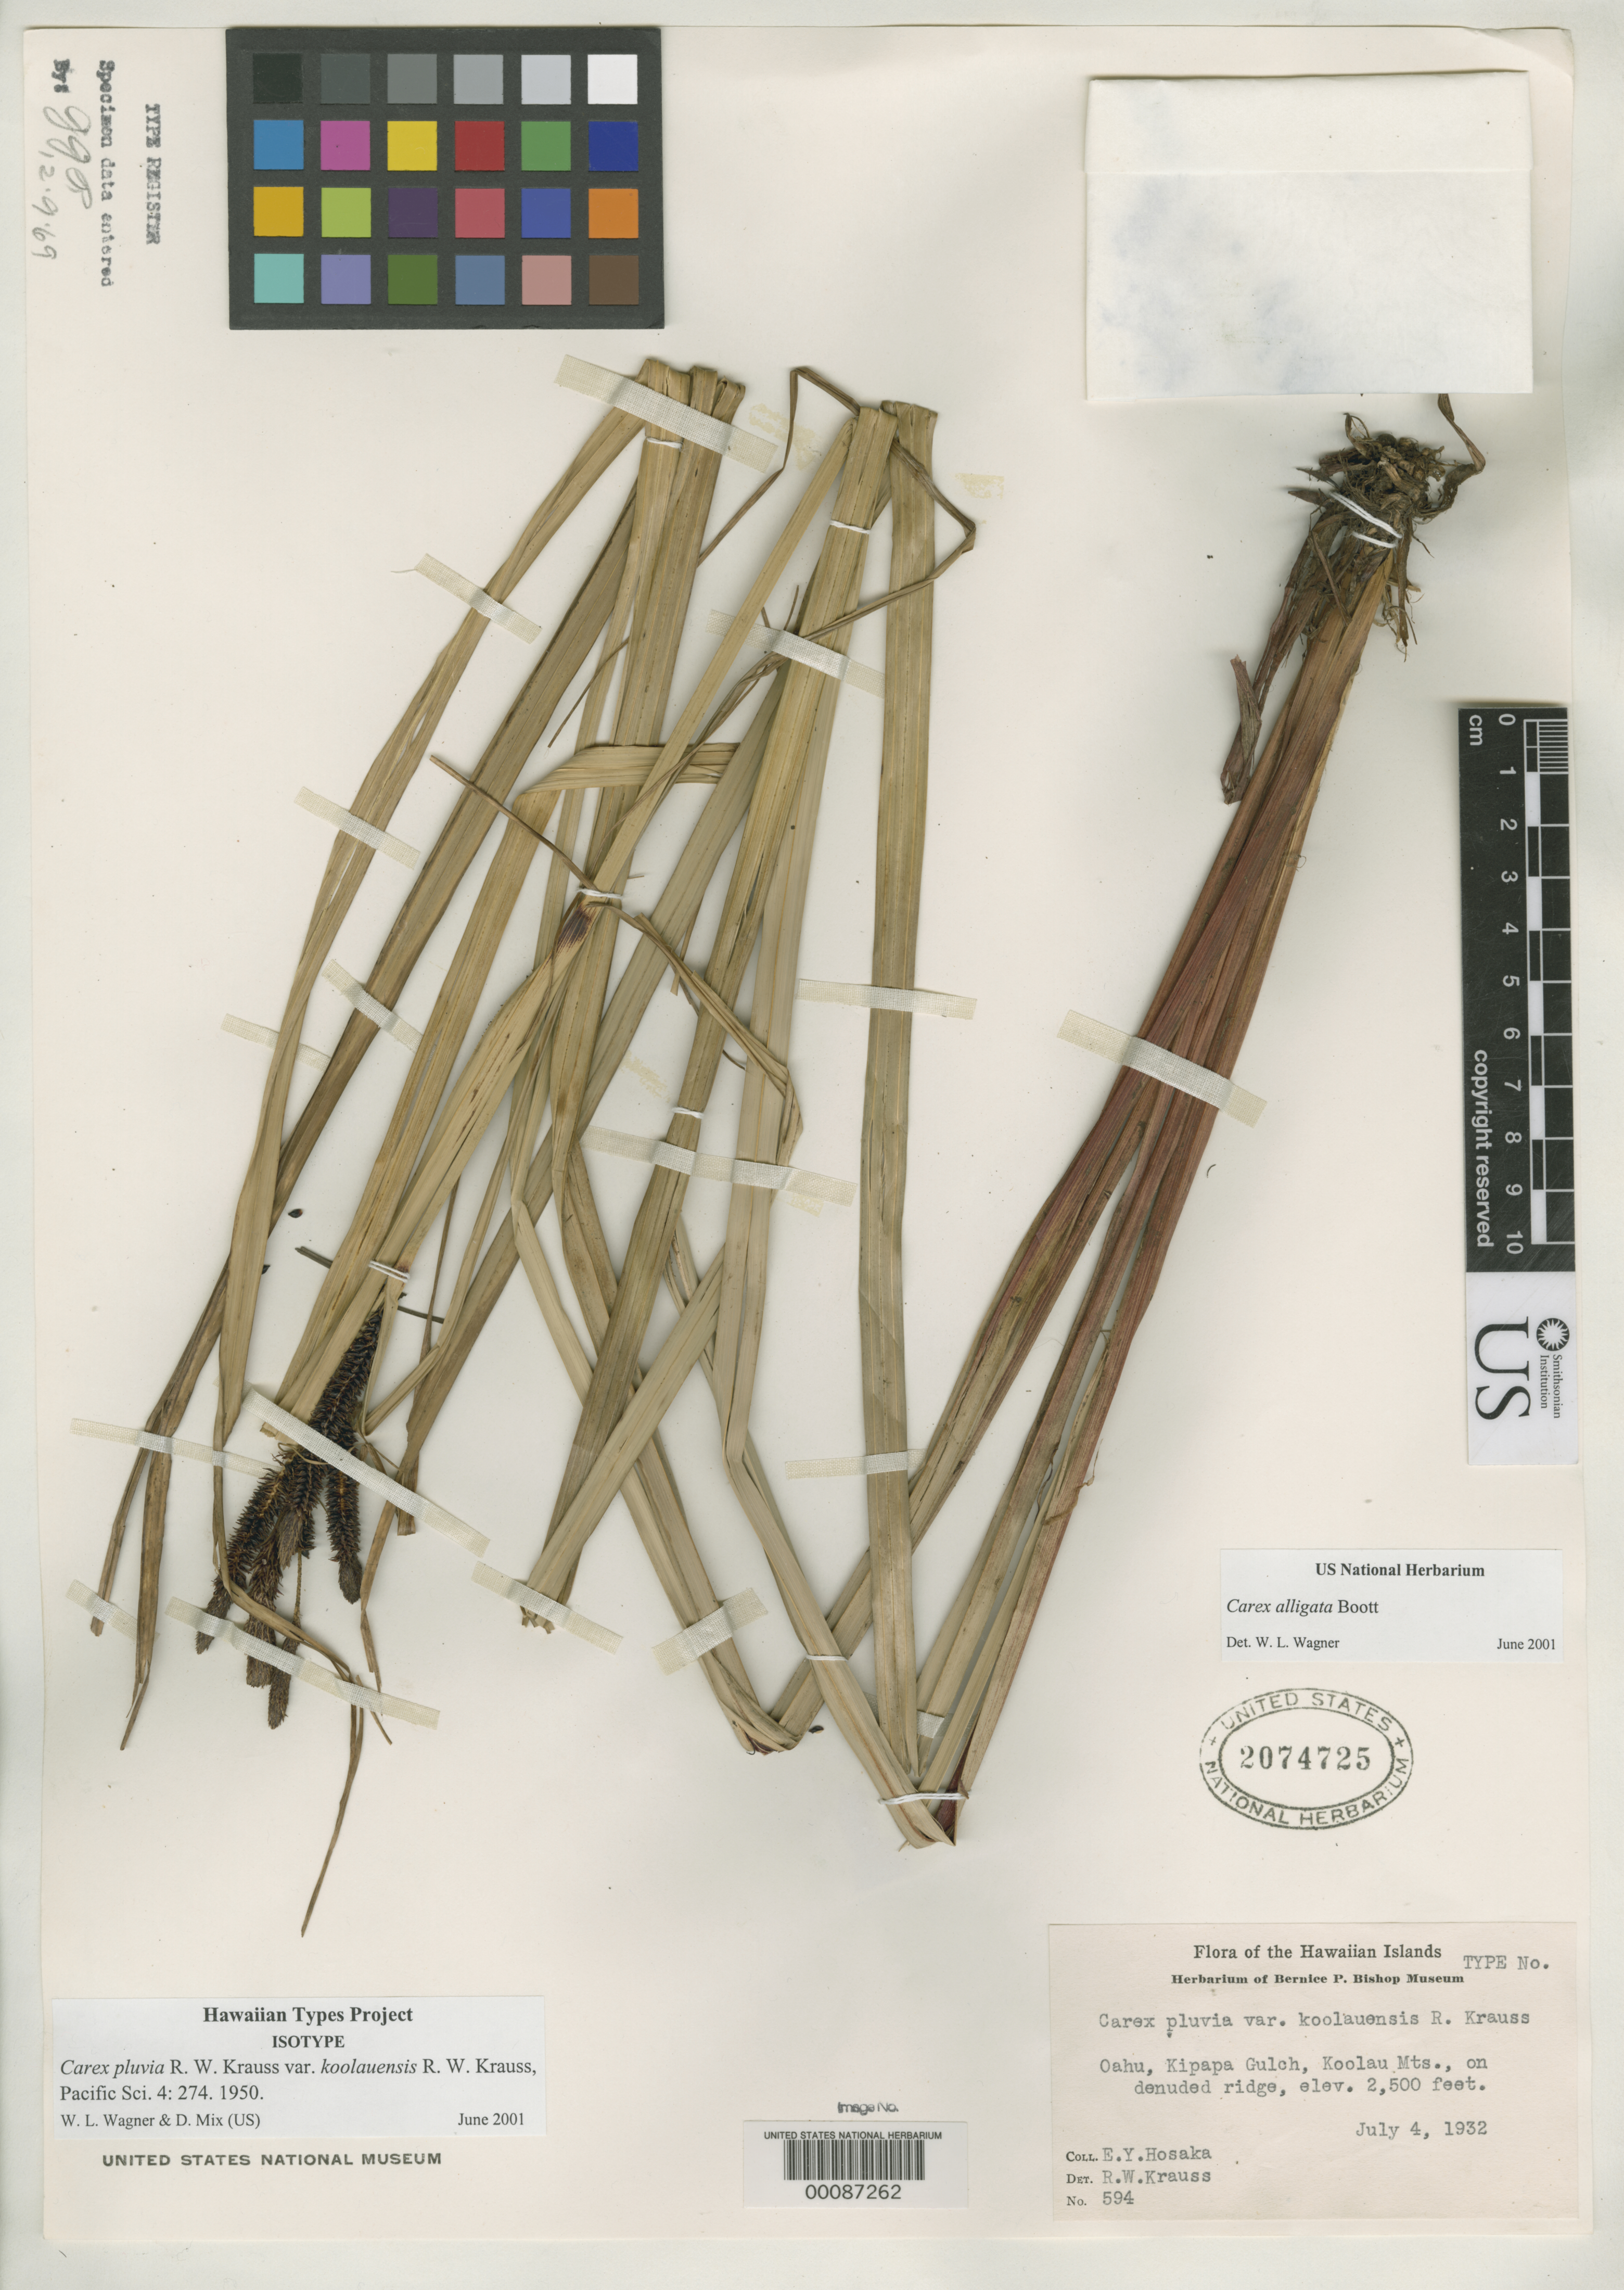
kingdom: Plantae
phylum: Tracheophyta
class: Liliopsida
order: Poales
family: Cyperaceae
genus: Carex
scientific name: Carex pluvia var. koolauensis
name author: R.W. Krauss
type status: Isotype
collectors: E. Y. Hosaka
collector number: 594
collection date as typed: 04 Jul 1932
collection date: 1932-07-04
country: United States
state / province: Hawaii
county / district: Honolulu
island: Oahu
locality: Kipapa Gulch, Koolau Mountains.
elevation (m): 762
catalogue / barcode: US 2074725